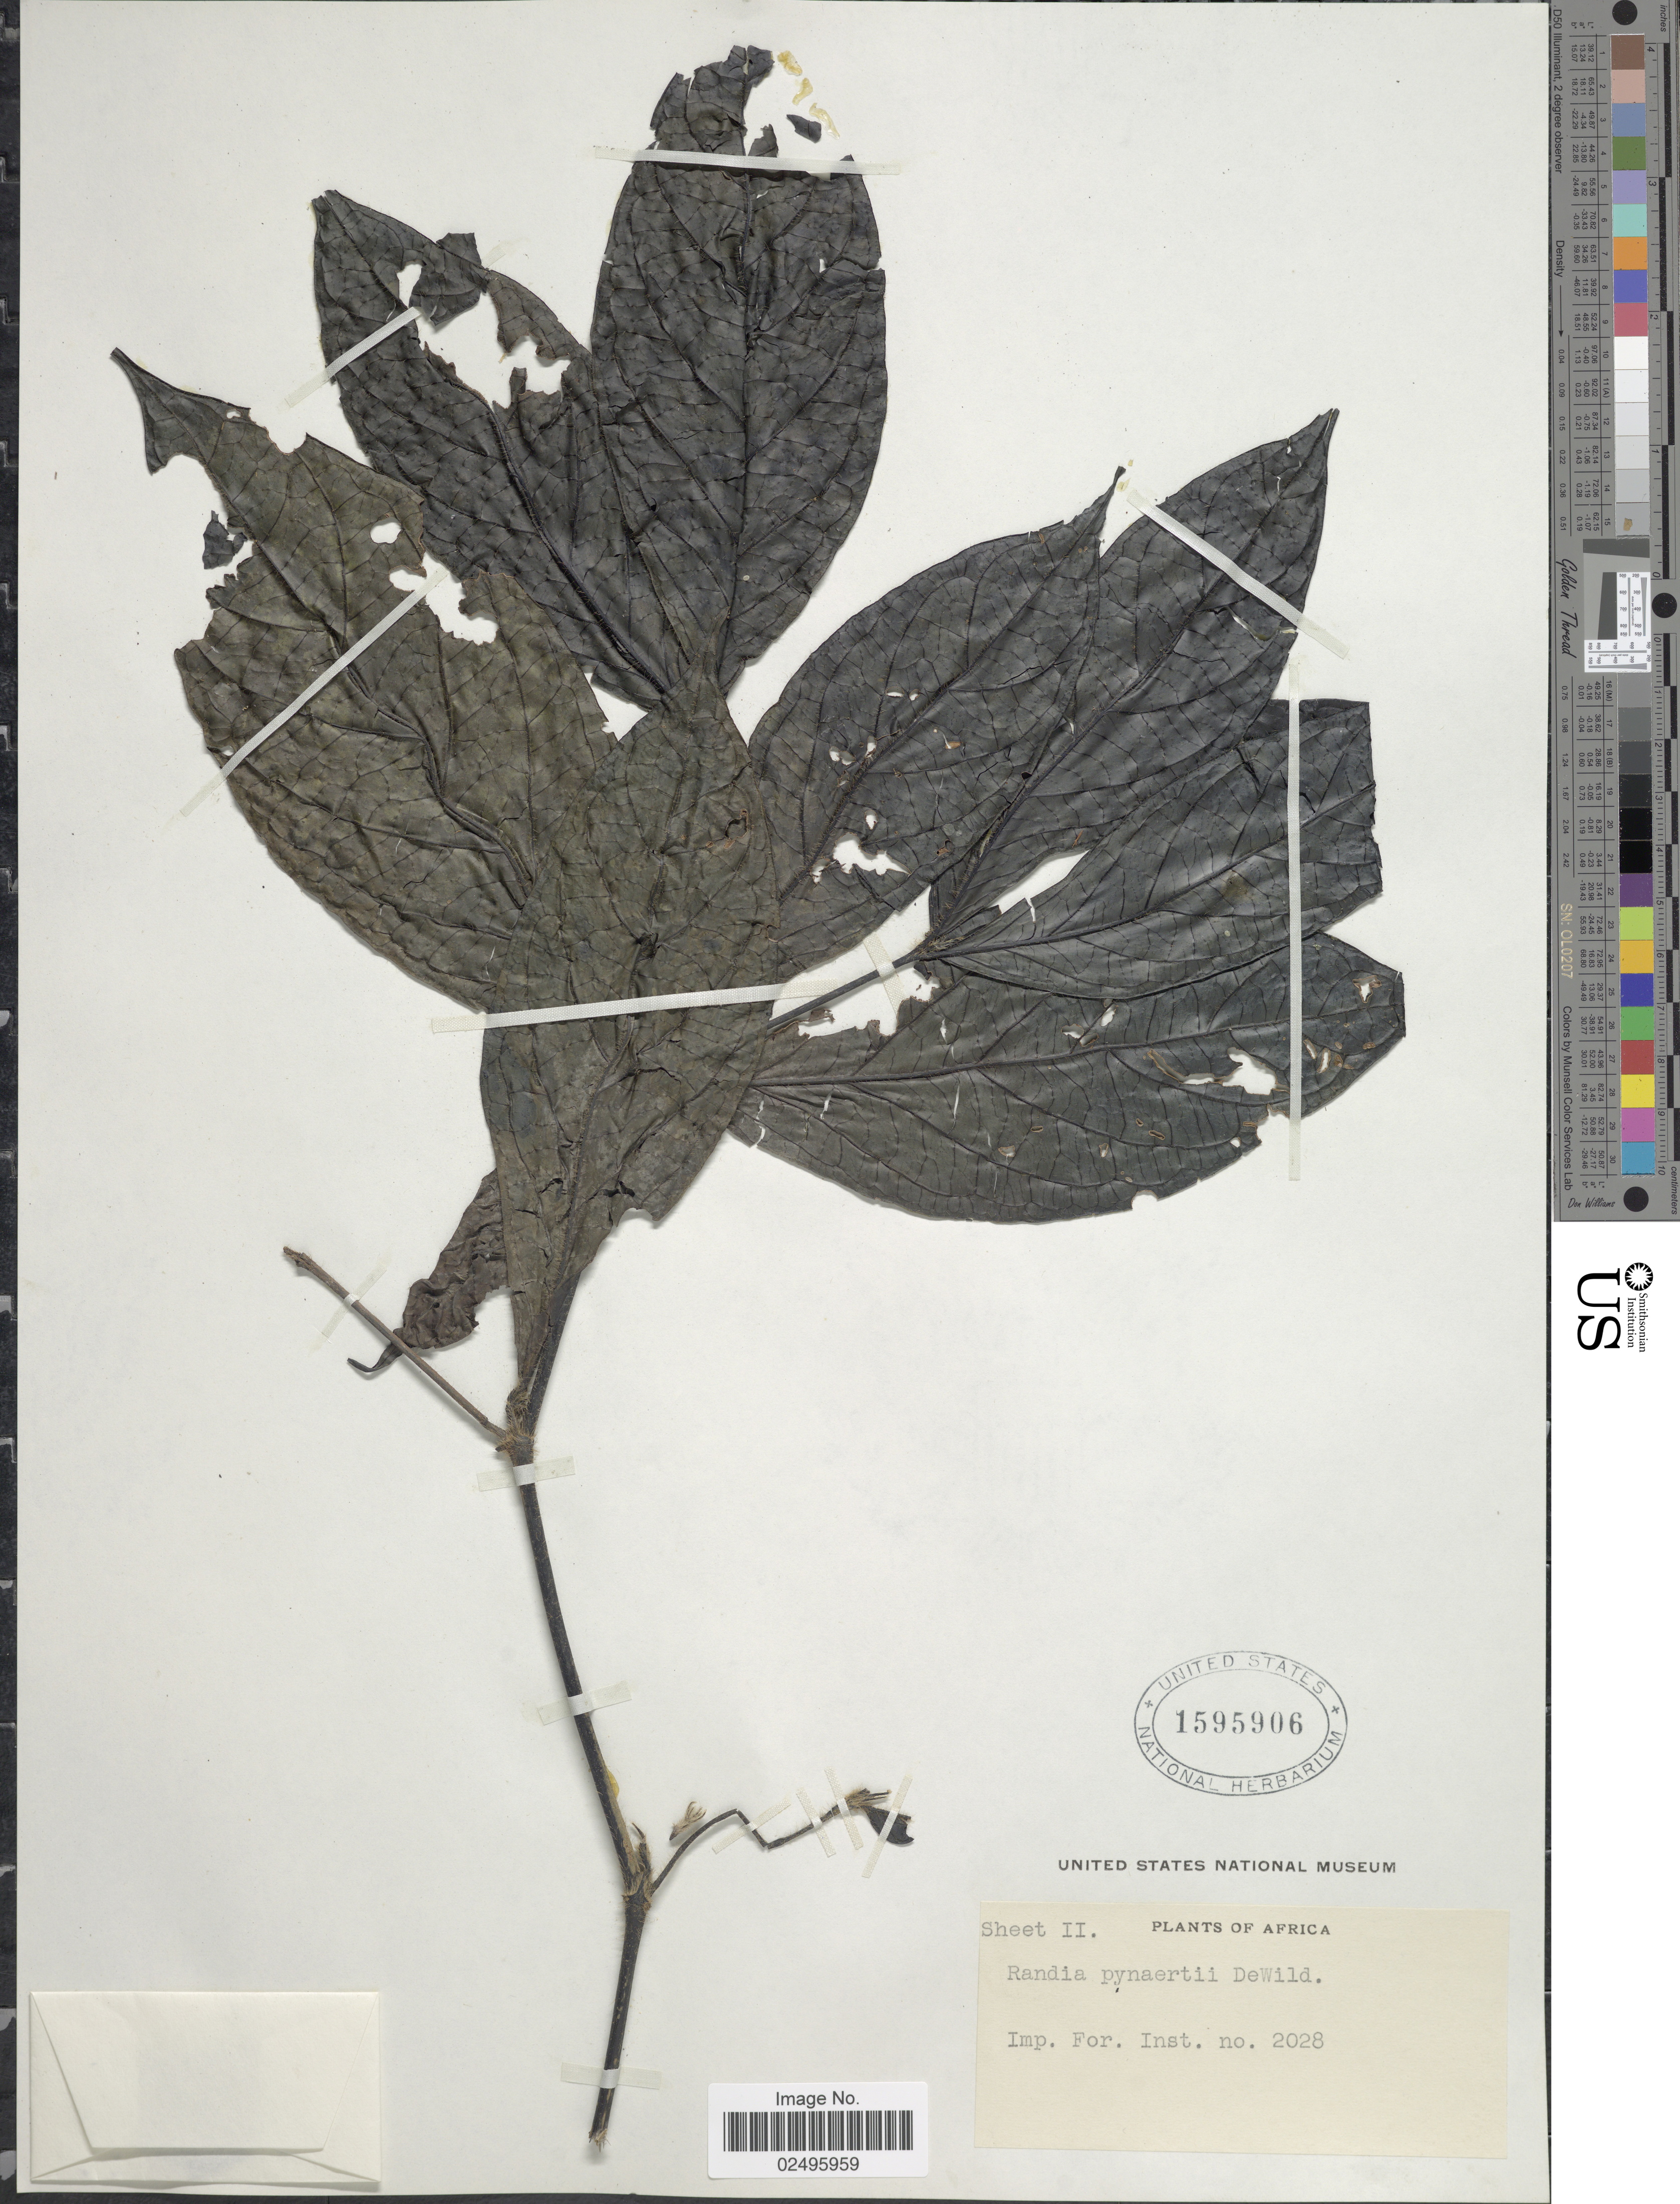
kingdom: Plantae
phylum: Tracheophyta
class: Magnoliopsida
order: Gentianales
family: Rubiaceae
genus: Rothmannia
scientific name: Rothmannia hispida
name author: (K. Schum.) Fagerl.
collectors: Imp. For. Inst.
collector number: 2028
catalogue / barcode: US 1595906